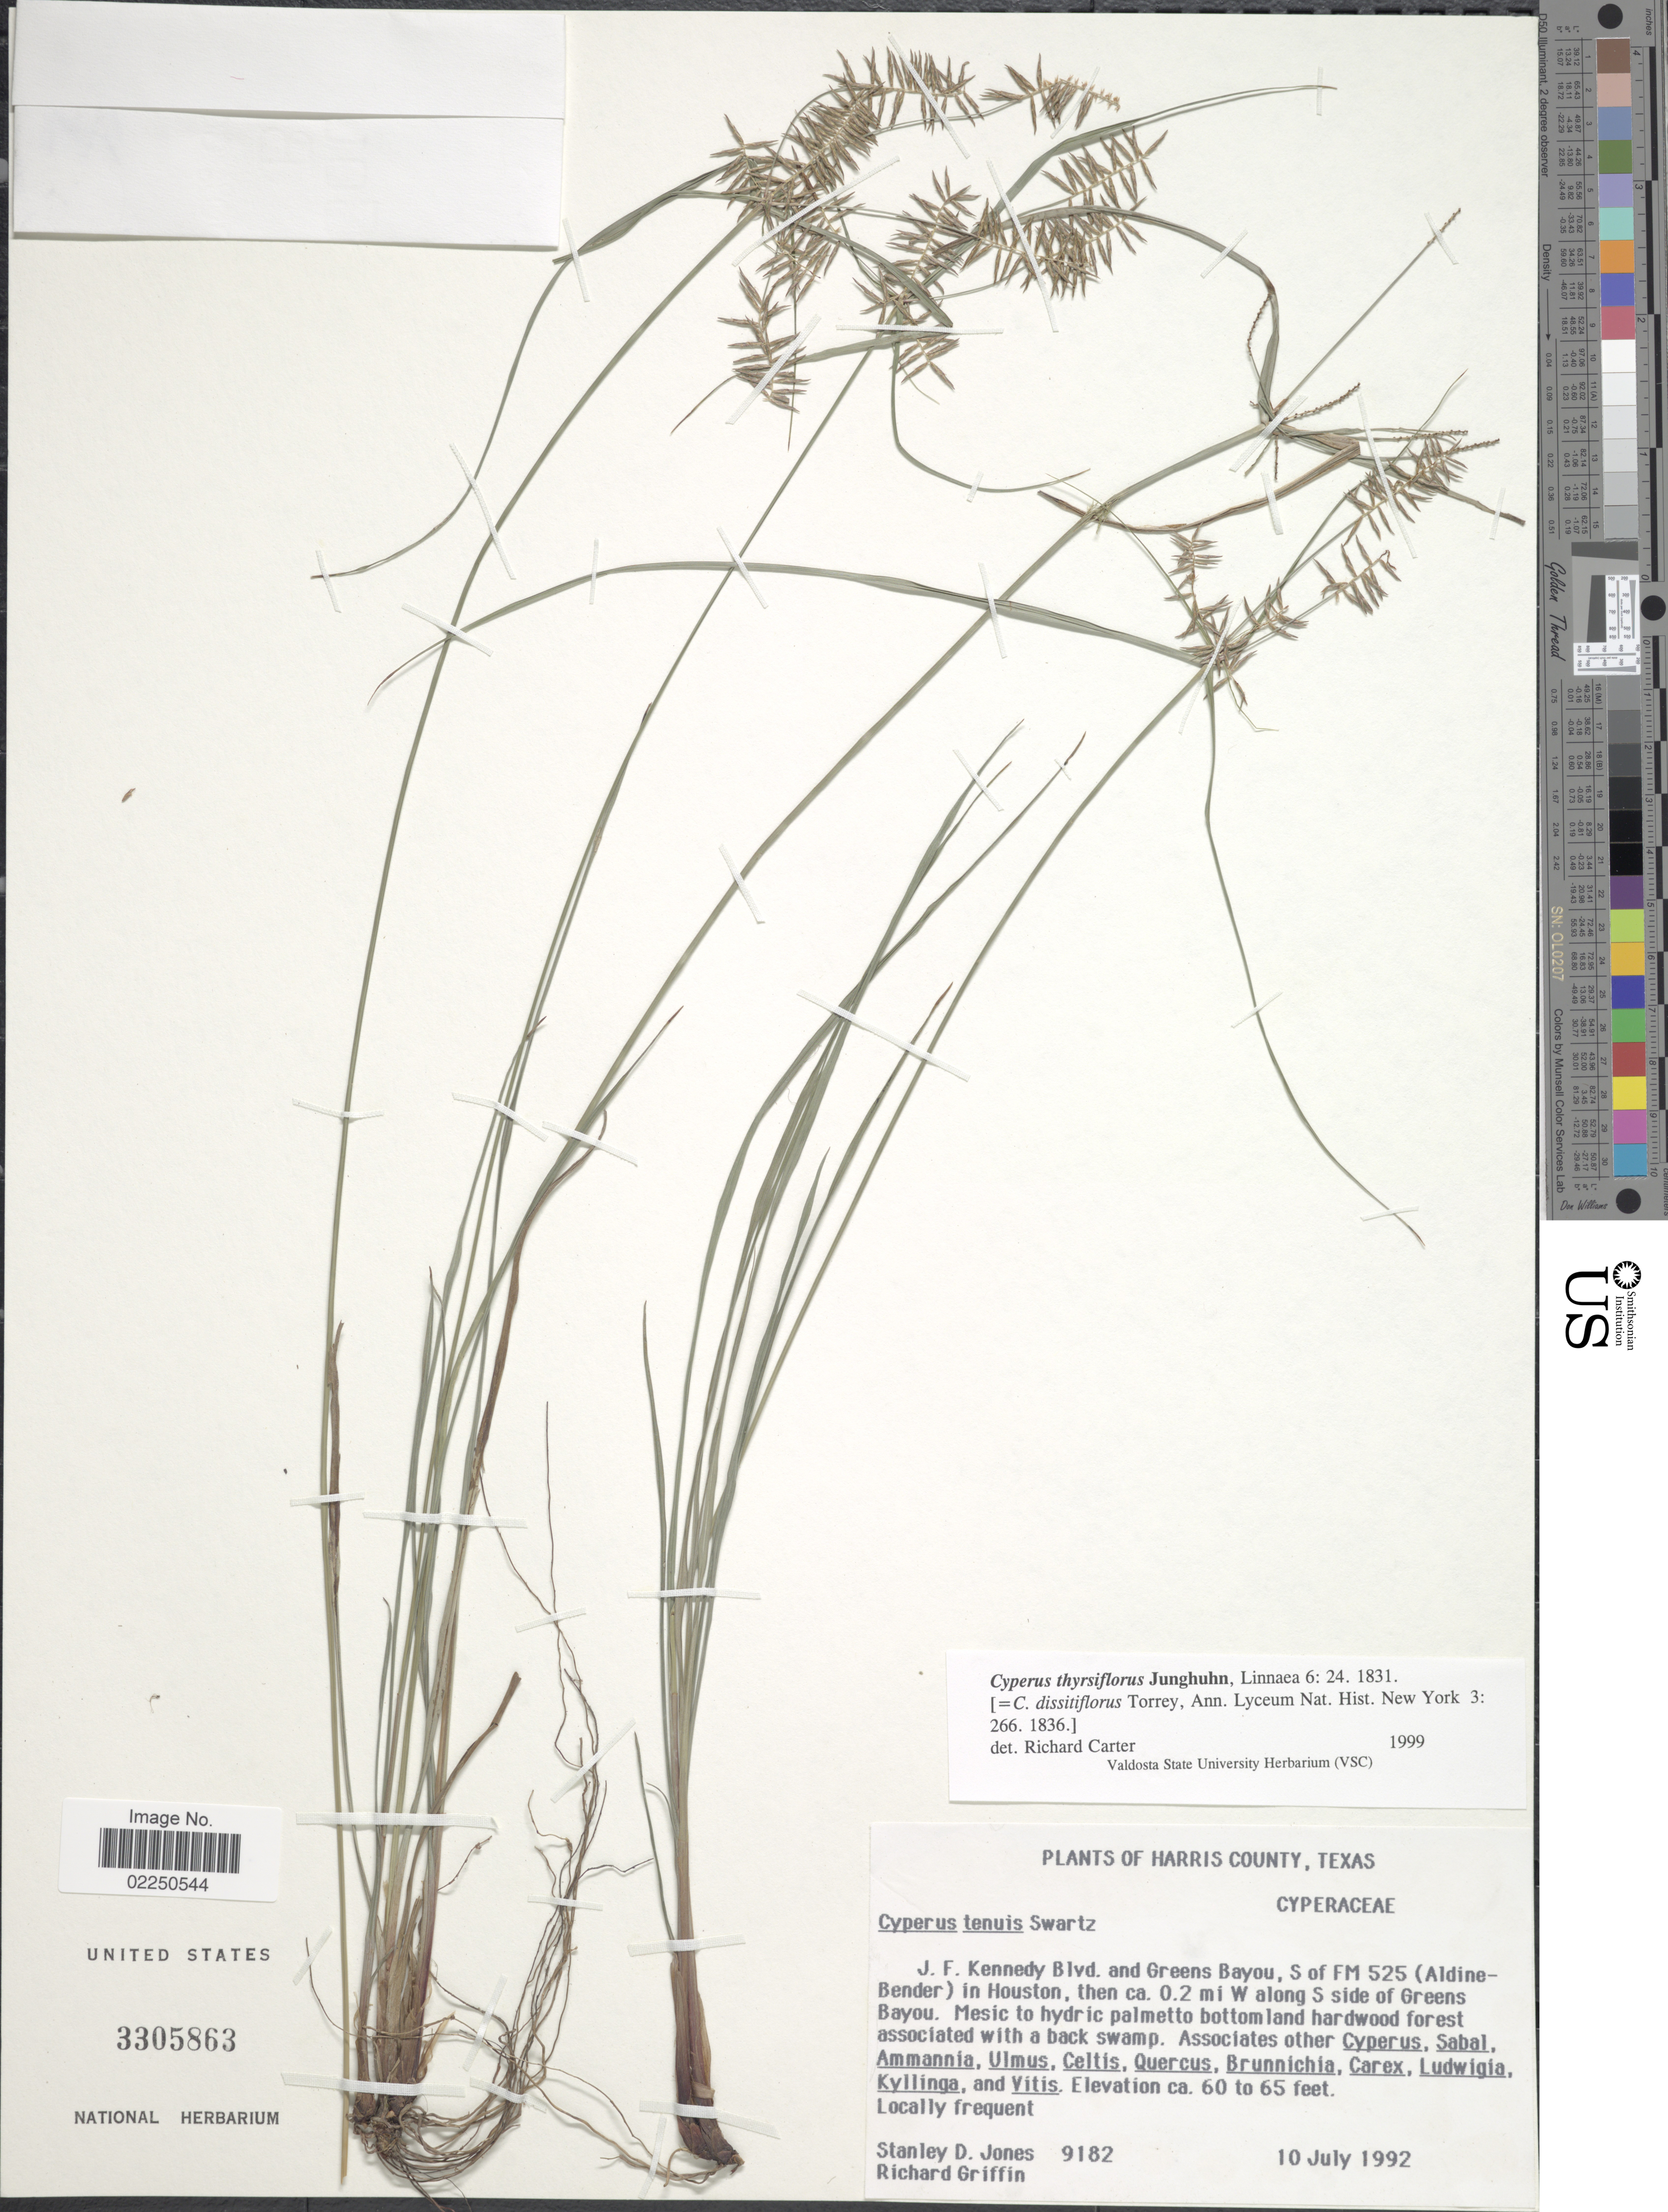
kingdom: Plantae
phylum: Tracheophyta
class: Liliopsida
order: Poales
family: Cyperaceae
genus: Cyperus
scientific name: Cyperus thyrsiflorus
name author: Jungh.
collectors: S. D. Jones & R. Griffin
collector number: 9182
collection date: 1992-07-10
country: United States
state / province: Texas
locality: Harris County. J. F. Kennedy Blvd. and Greens Bayou, S of FM 525 (Aldine-Bender) in Houston, then ca. 0.2 mi W along S side of Greens Bayou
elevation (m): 18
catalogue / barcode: US 3305863